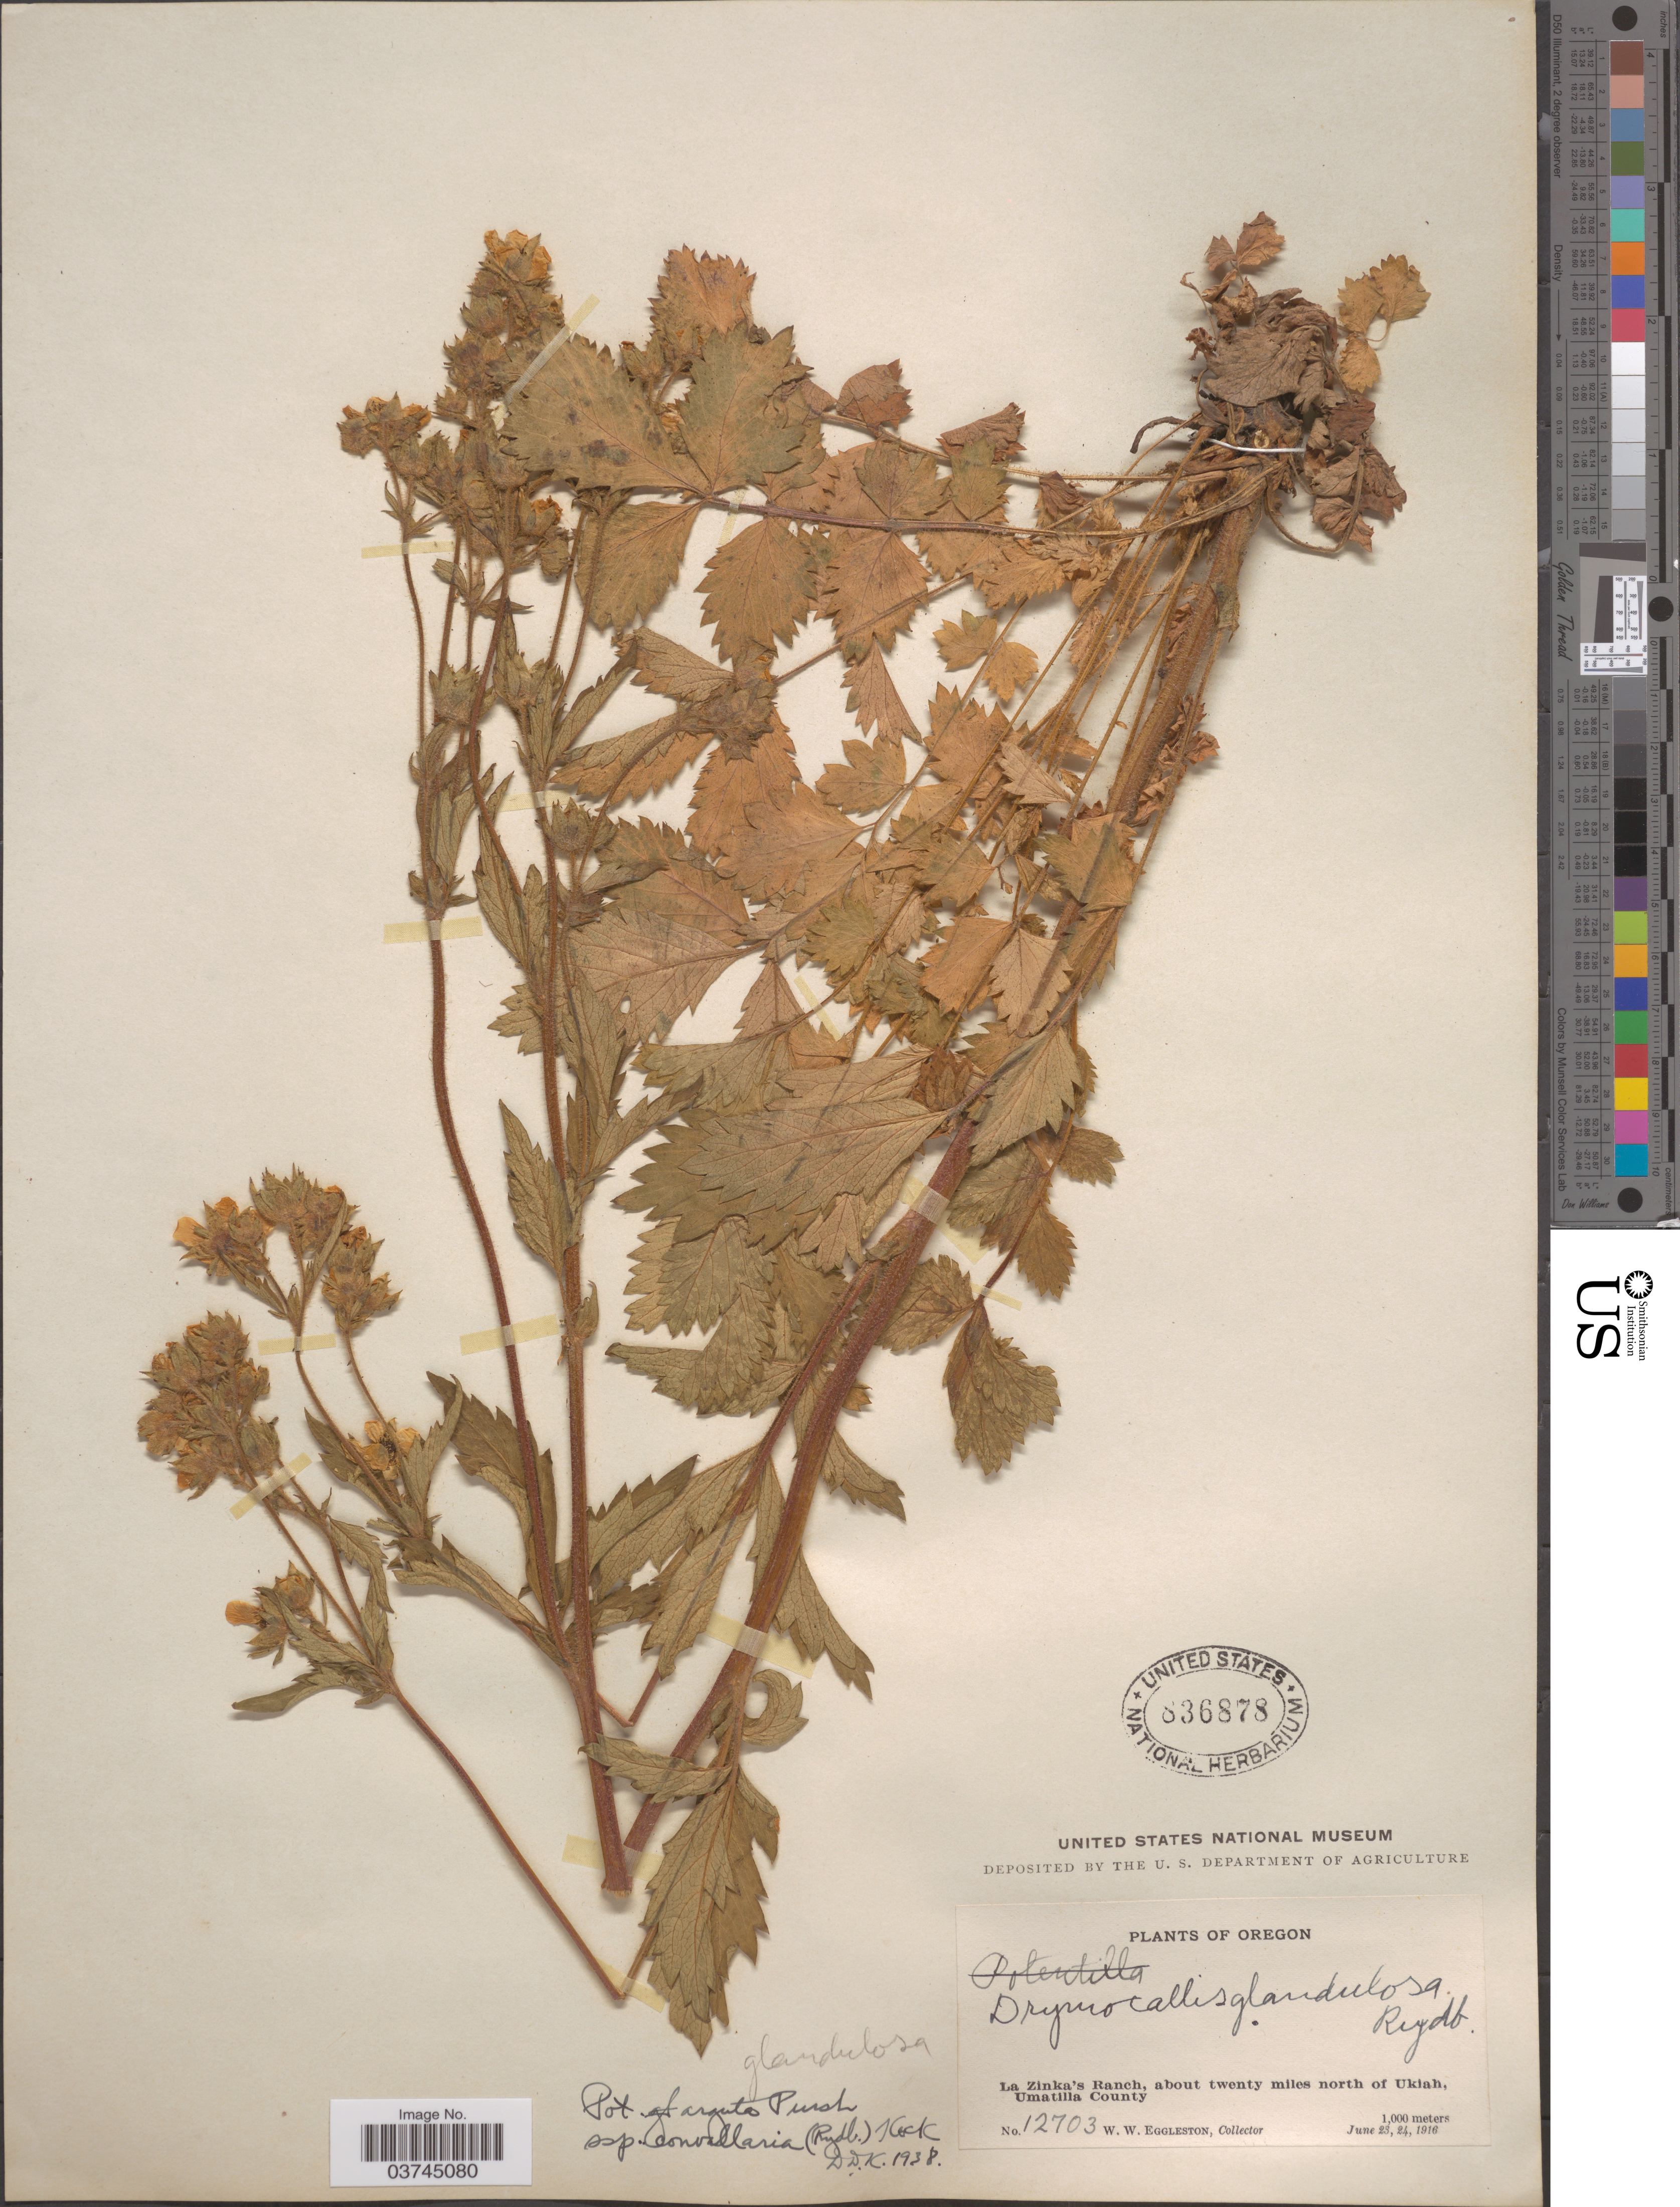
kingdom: Plantae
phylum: Tracheophyta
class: Magnoliopsida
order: Rosales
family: Rosaceae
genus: Drymocallis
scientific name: Drymocallis convallaria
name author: (Rydb.) Rydb.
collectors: W. W. Eggleston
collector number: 12703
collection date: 1916-06-23/1916-06-24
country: United States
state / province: Oregon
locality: La Zinka's Ranch, about twenty miles north of Ukiah, Umatilla County.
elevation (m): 1000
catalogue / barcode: US 836878